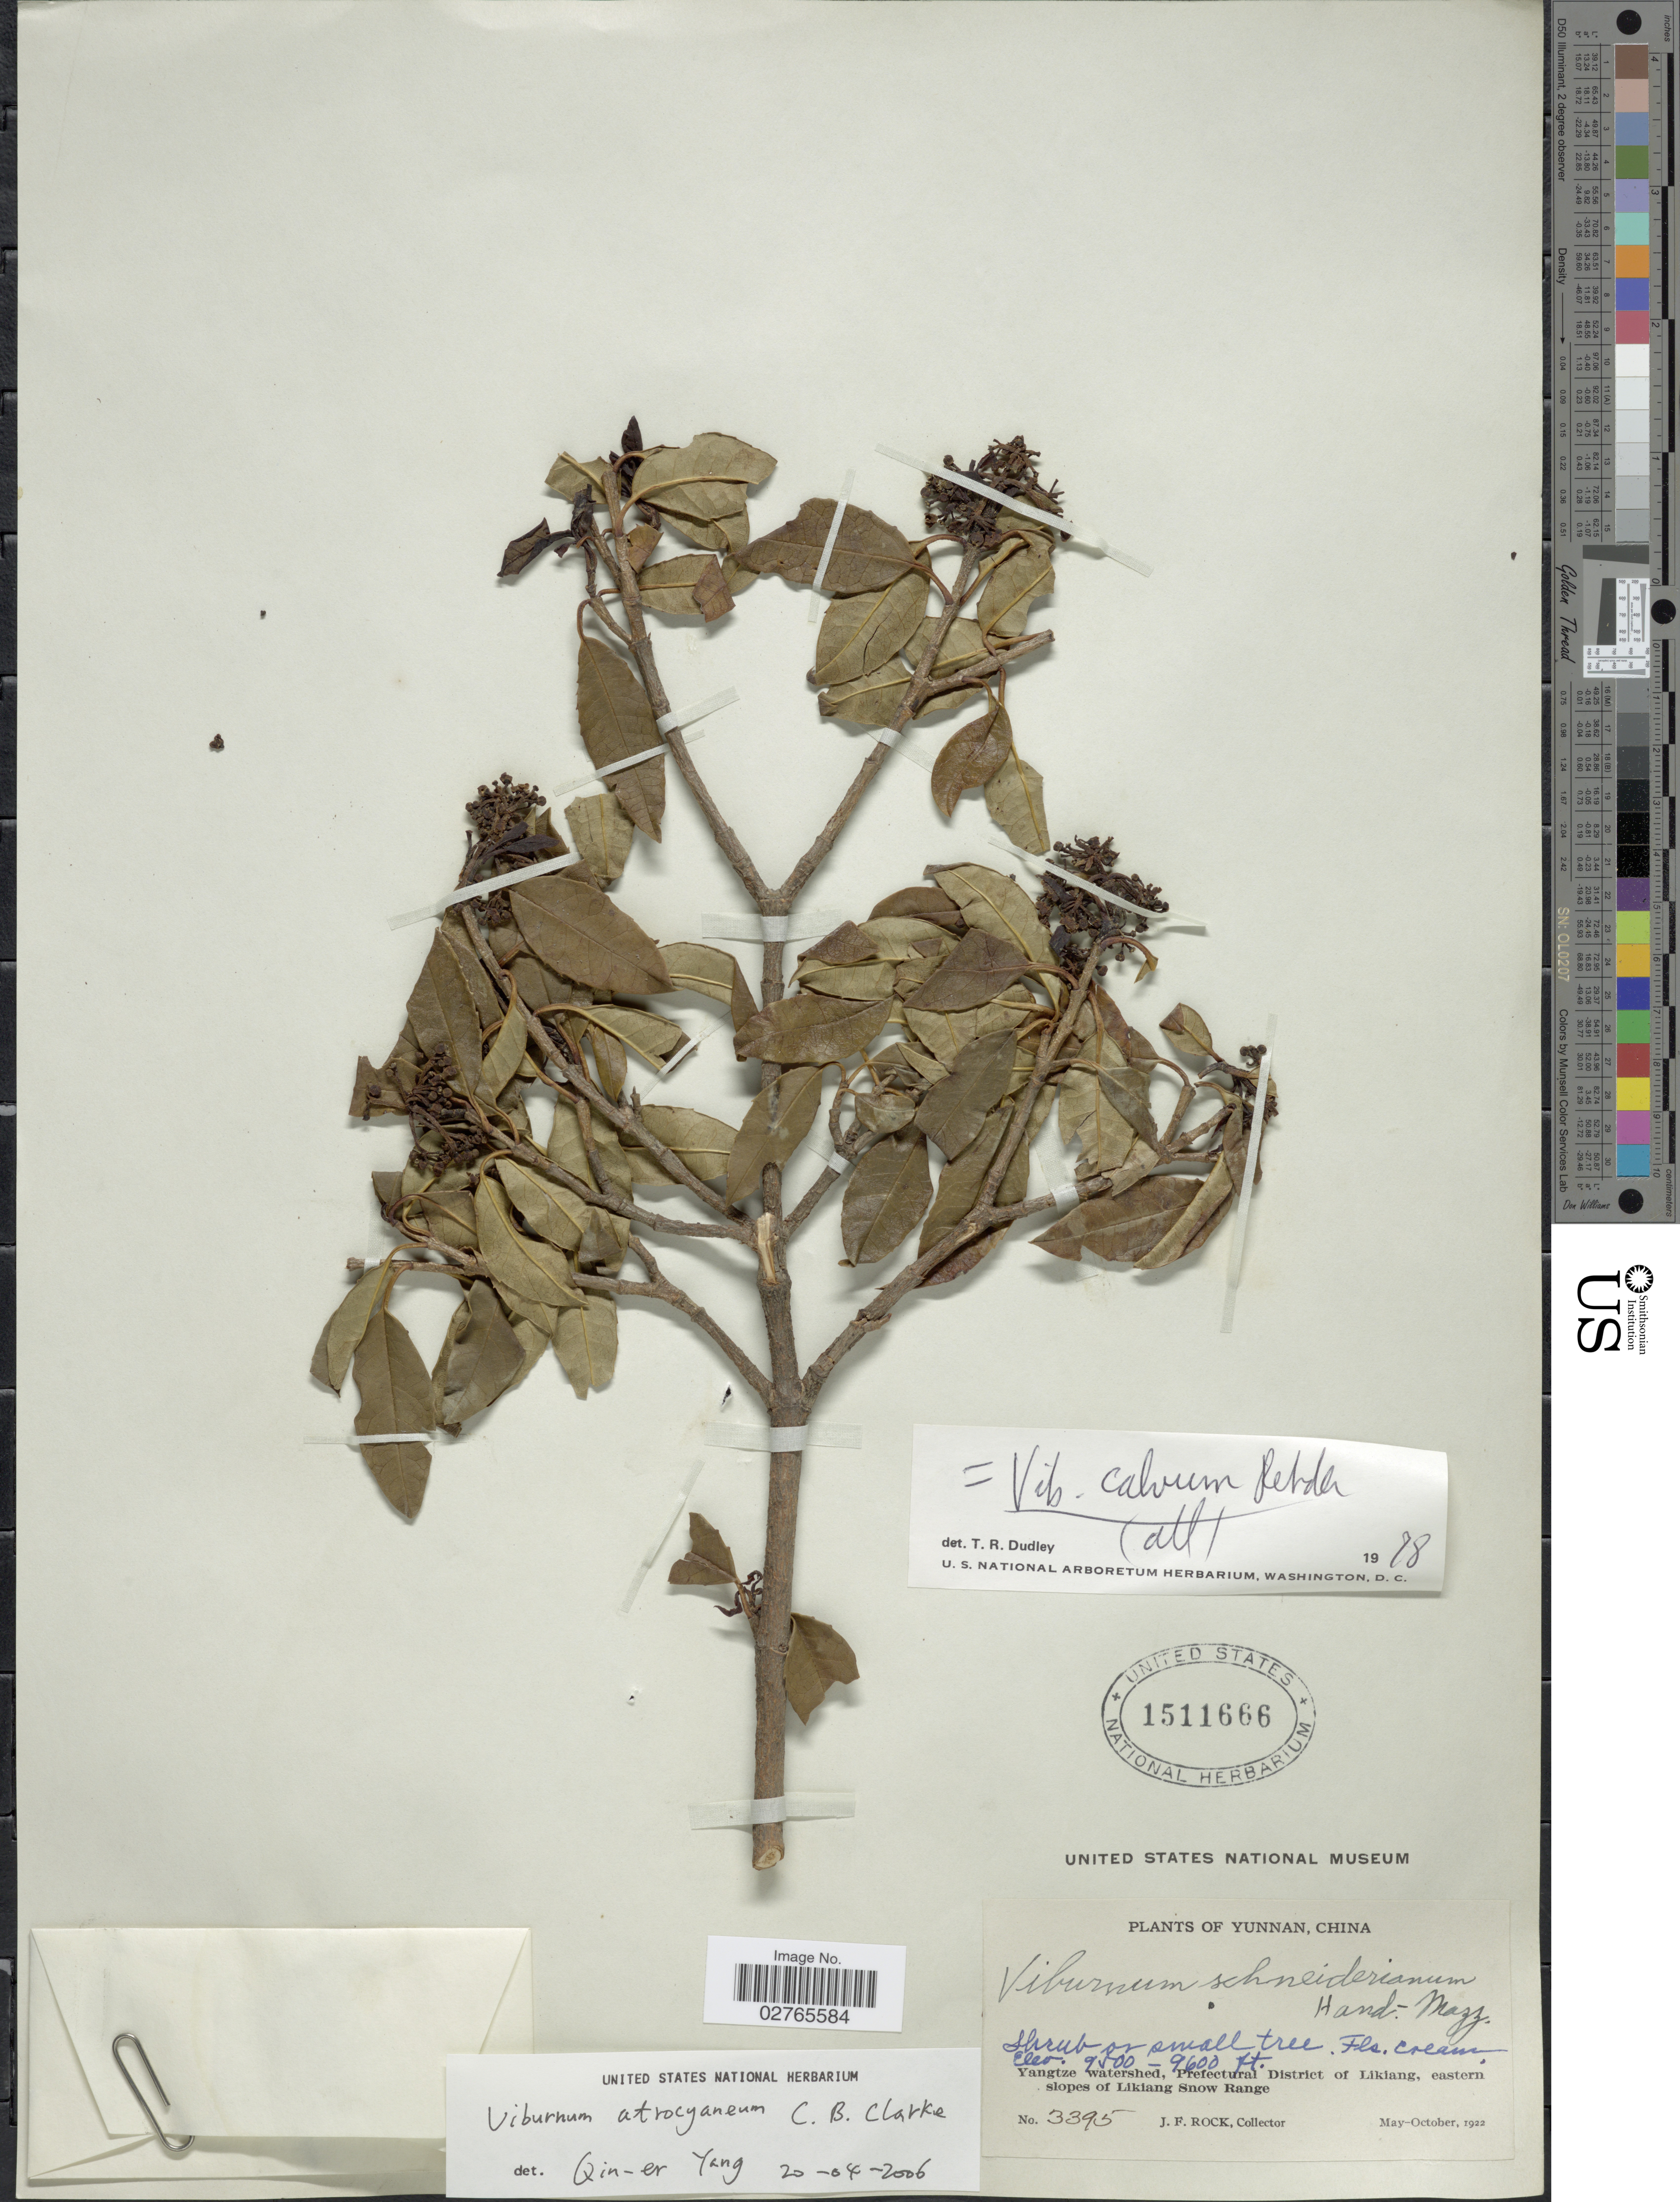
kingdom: Plantae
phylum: Tracheophyta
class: Magnoliopsida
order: Dipsacales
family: Viburnaceae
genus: Viburnum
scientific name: Viburnum atrocyaneum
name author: C.B. Clarke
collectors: J. Rock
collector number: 3395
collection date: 1922-05/1922-10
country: China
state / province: Yunnan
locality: Yangtze watershed, Prefectural District of Likiang, eastern slopes of Likiang Snow Range.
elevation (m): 2896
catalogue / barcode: US 1511666